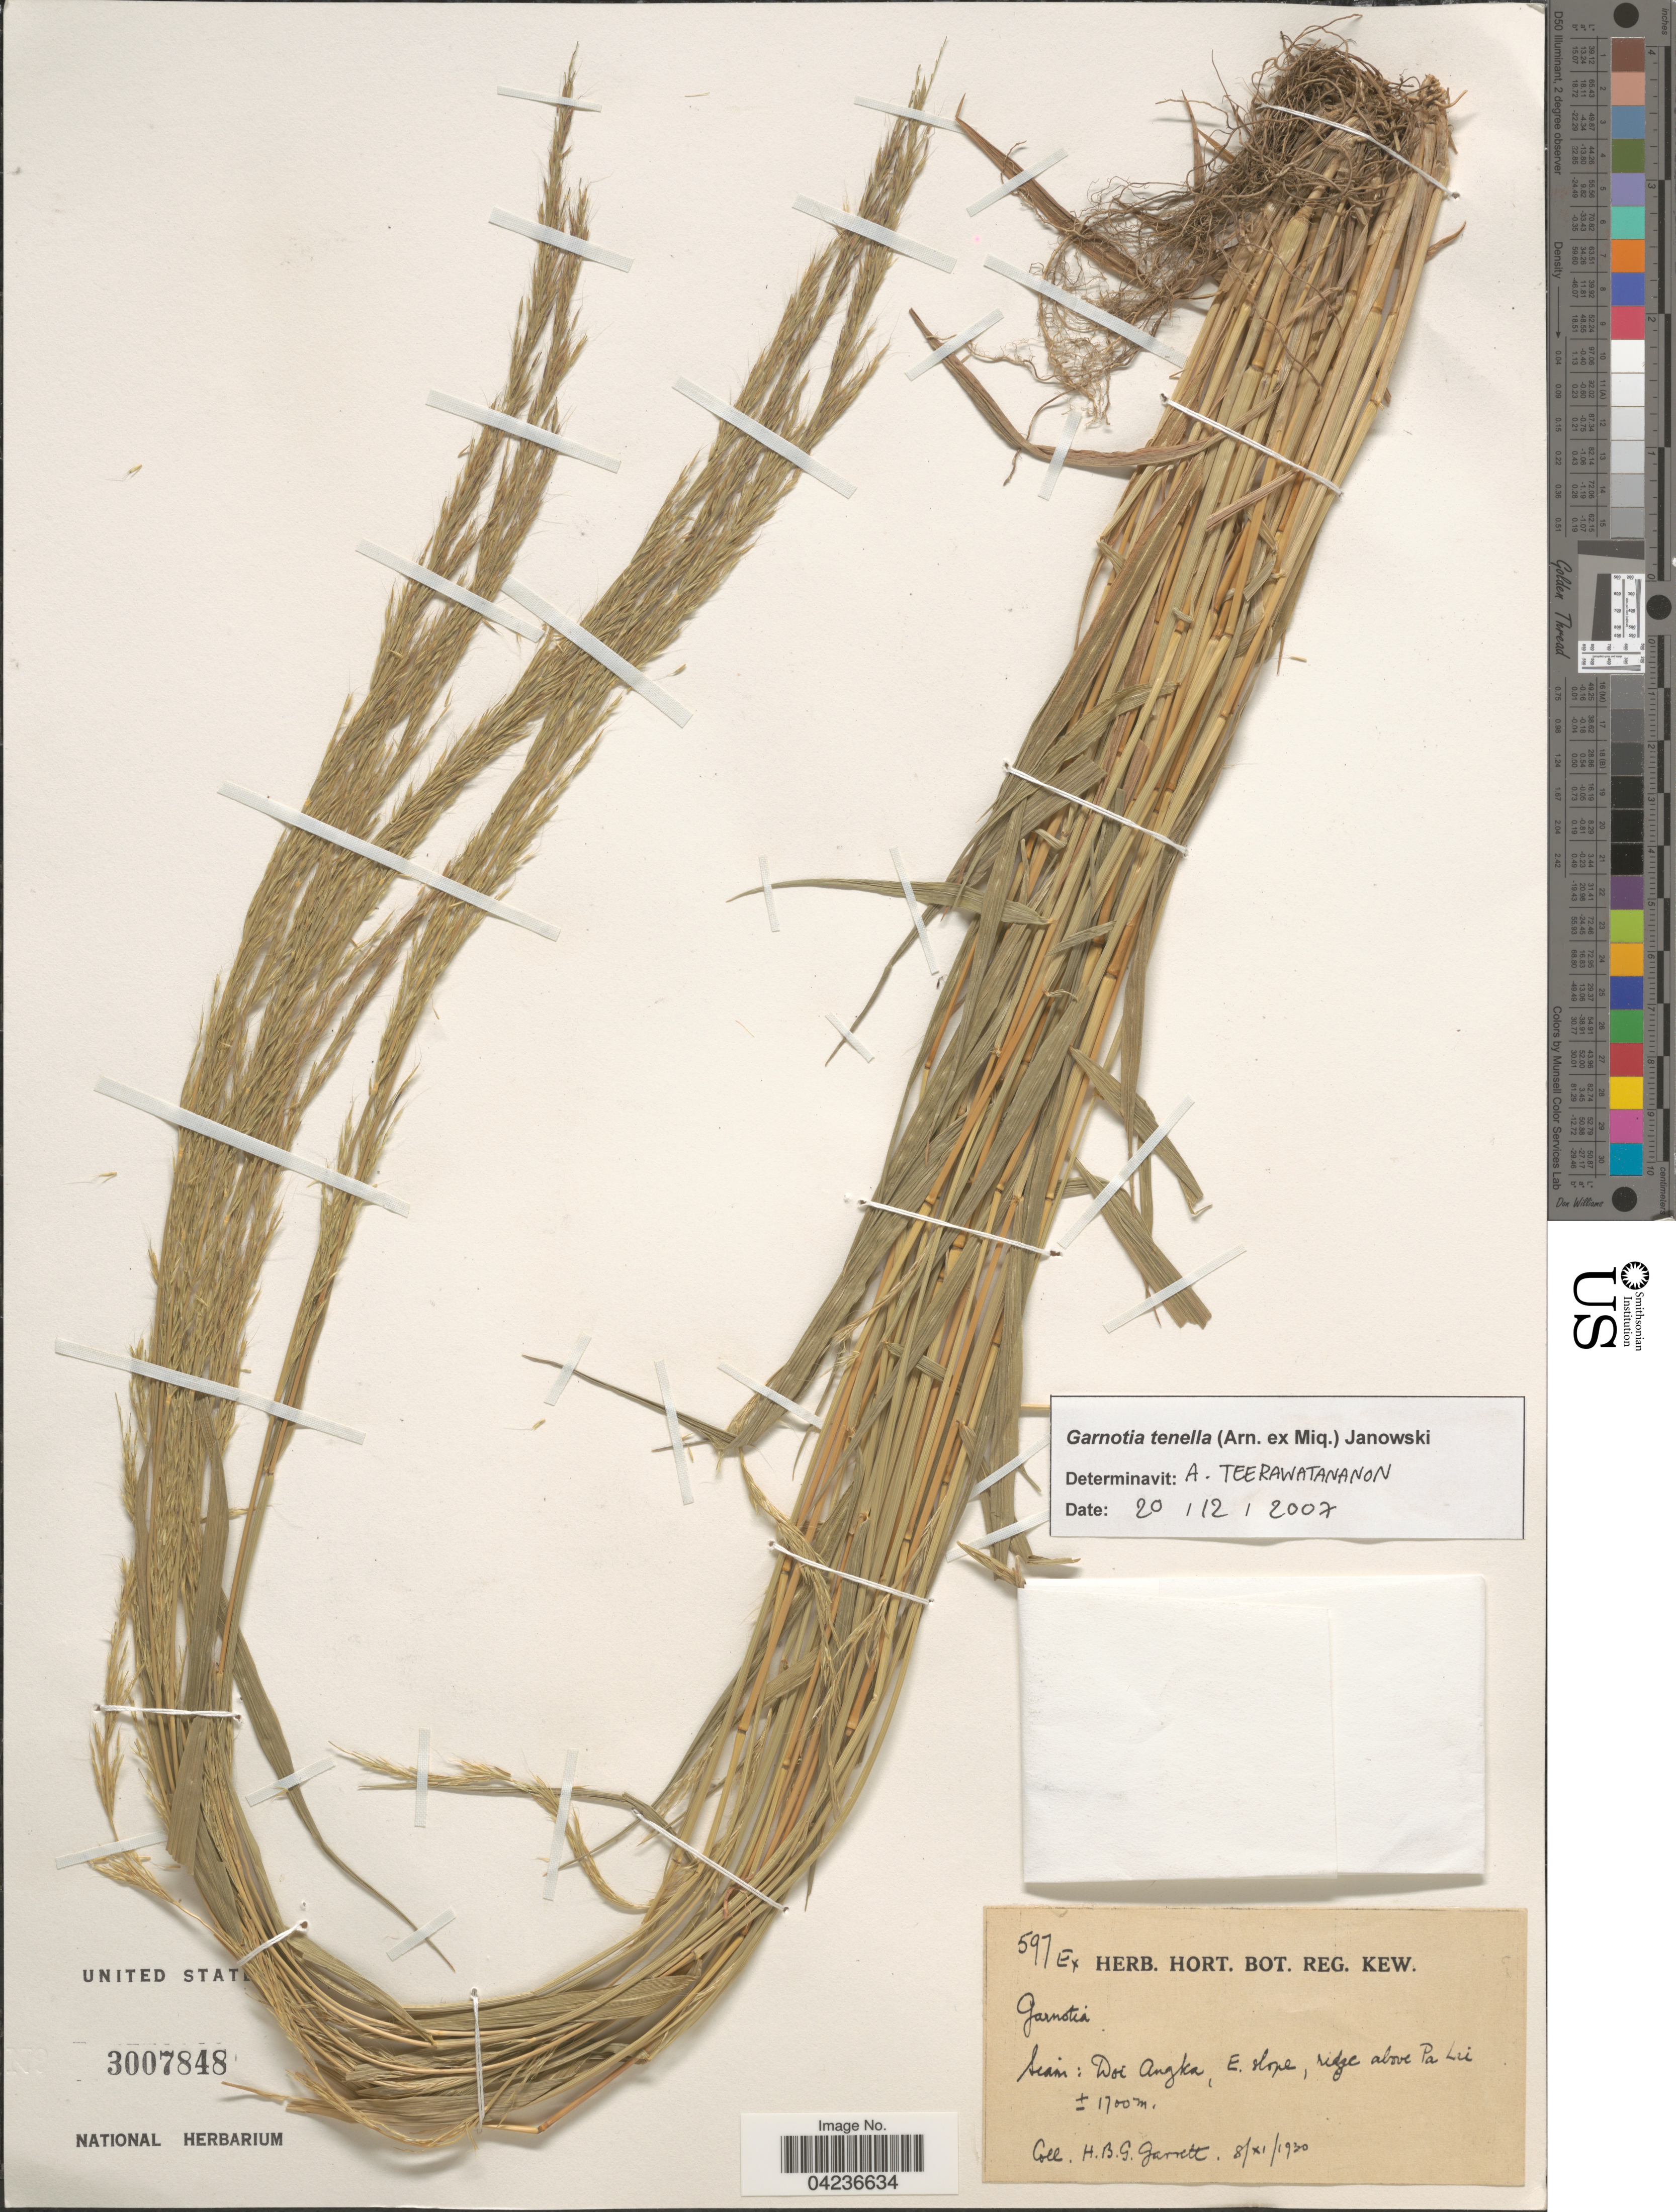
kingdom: Plantae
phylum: Tracheophyta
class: Liliopsida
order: Poales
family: Poaceae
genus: Garnotia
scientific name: Garnotia tenella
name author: (Arn. ex Miq.) Miq.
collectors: H. Garrett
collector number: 597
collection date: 1930-11-08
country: Thailand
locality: Siam: Doi Angka, E. slope, ridge above Pa Lai.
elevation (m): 1700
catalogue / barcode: US 3007848